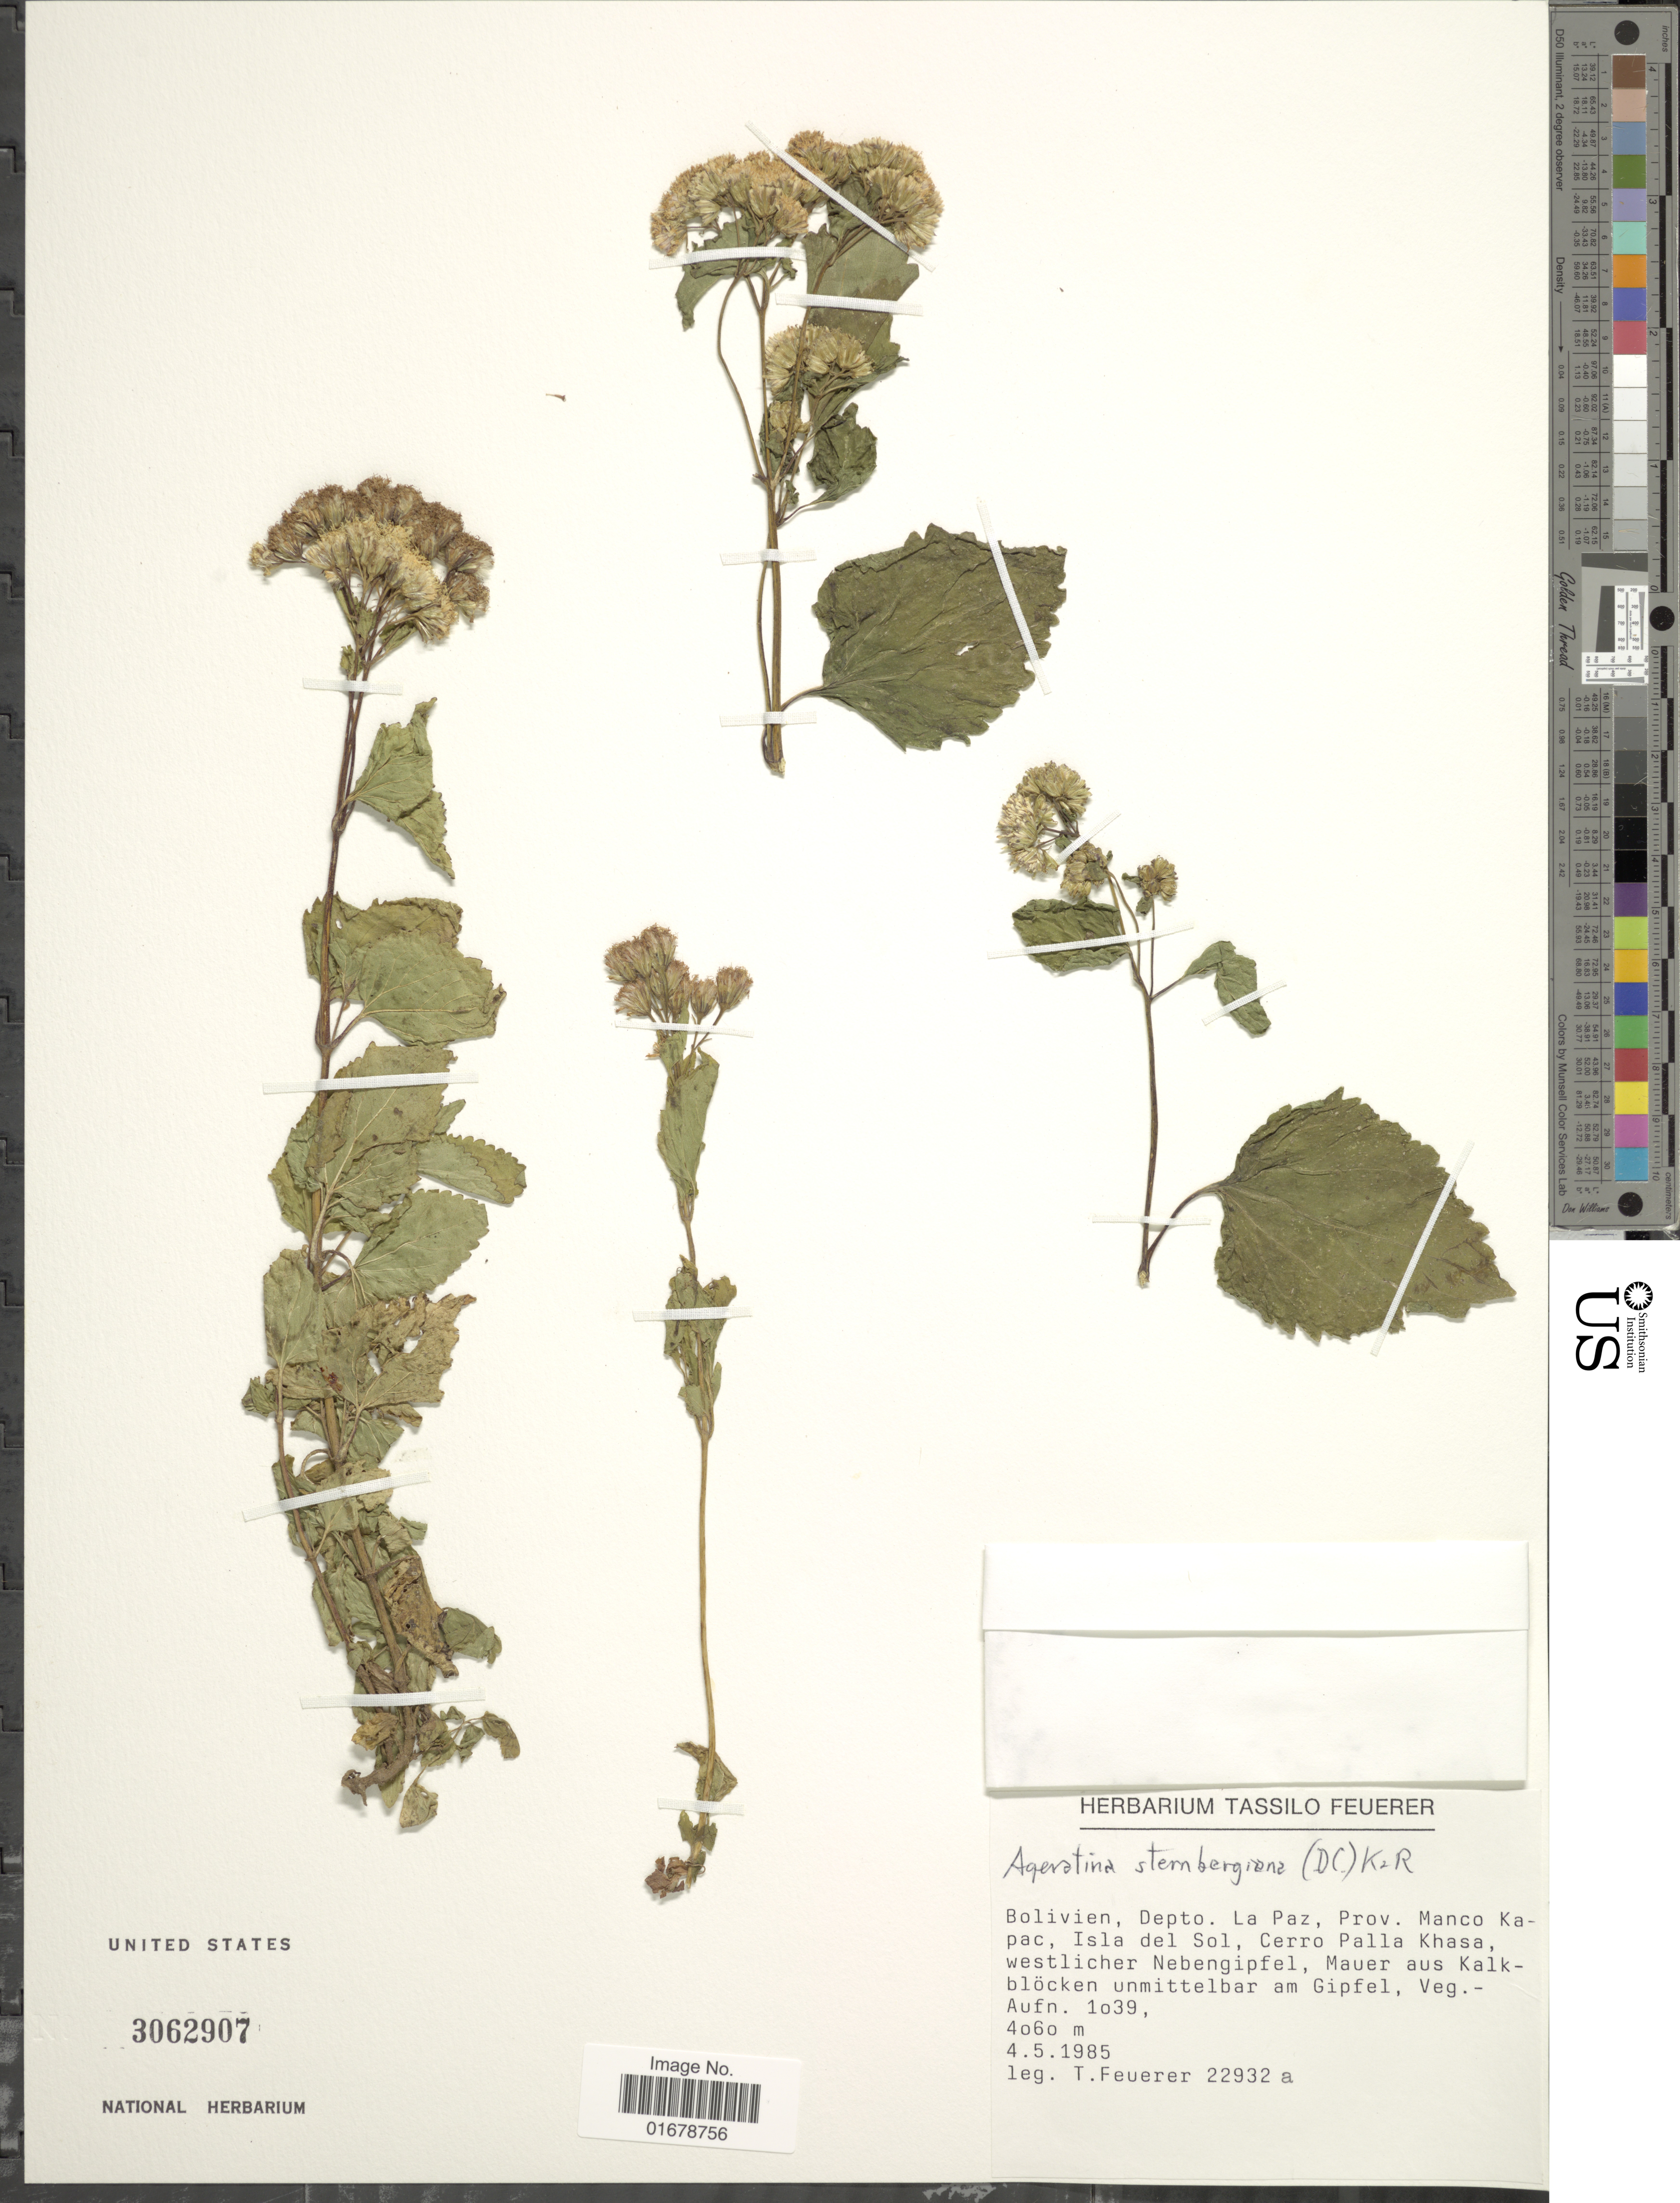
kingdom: Plantae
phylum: Tracheophyta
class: Magnoliopsida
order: Asterales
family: Asteraceae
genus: Ageratina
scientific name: Ageratina sternbergiana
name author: (DC.) R.M. King & H. Rob.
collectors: T. Feuerer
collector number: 22932a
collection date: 1985-05-04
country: Bolivia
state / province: La Paz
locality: Bolivien, Depto. La Paz, Prov. Manco Kapax, Isla del Sol, Cerro Palla Khasa, wetlicher Nebengipfel, Mauer aus Kalkblocken unmittelbar am Gipfel, Veg.- Aufn. 1039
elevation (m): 4060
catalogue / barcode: US 3062907